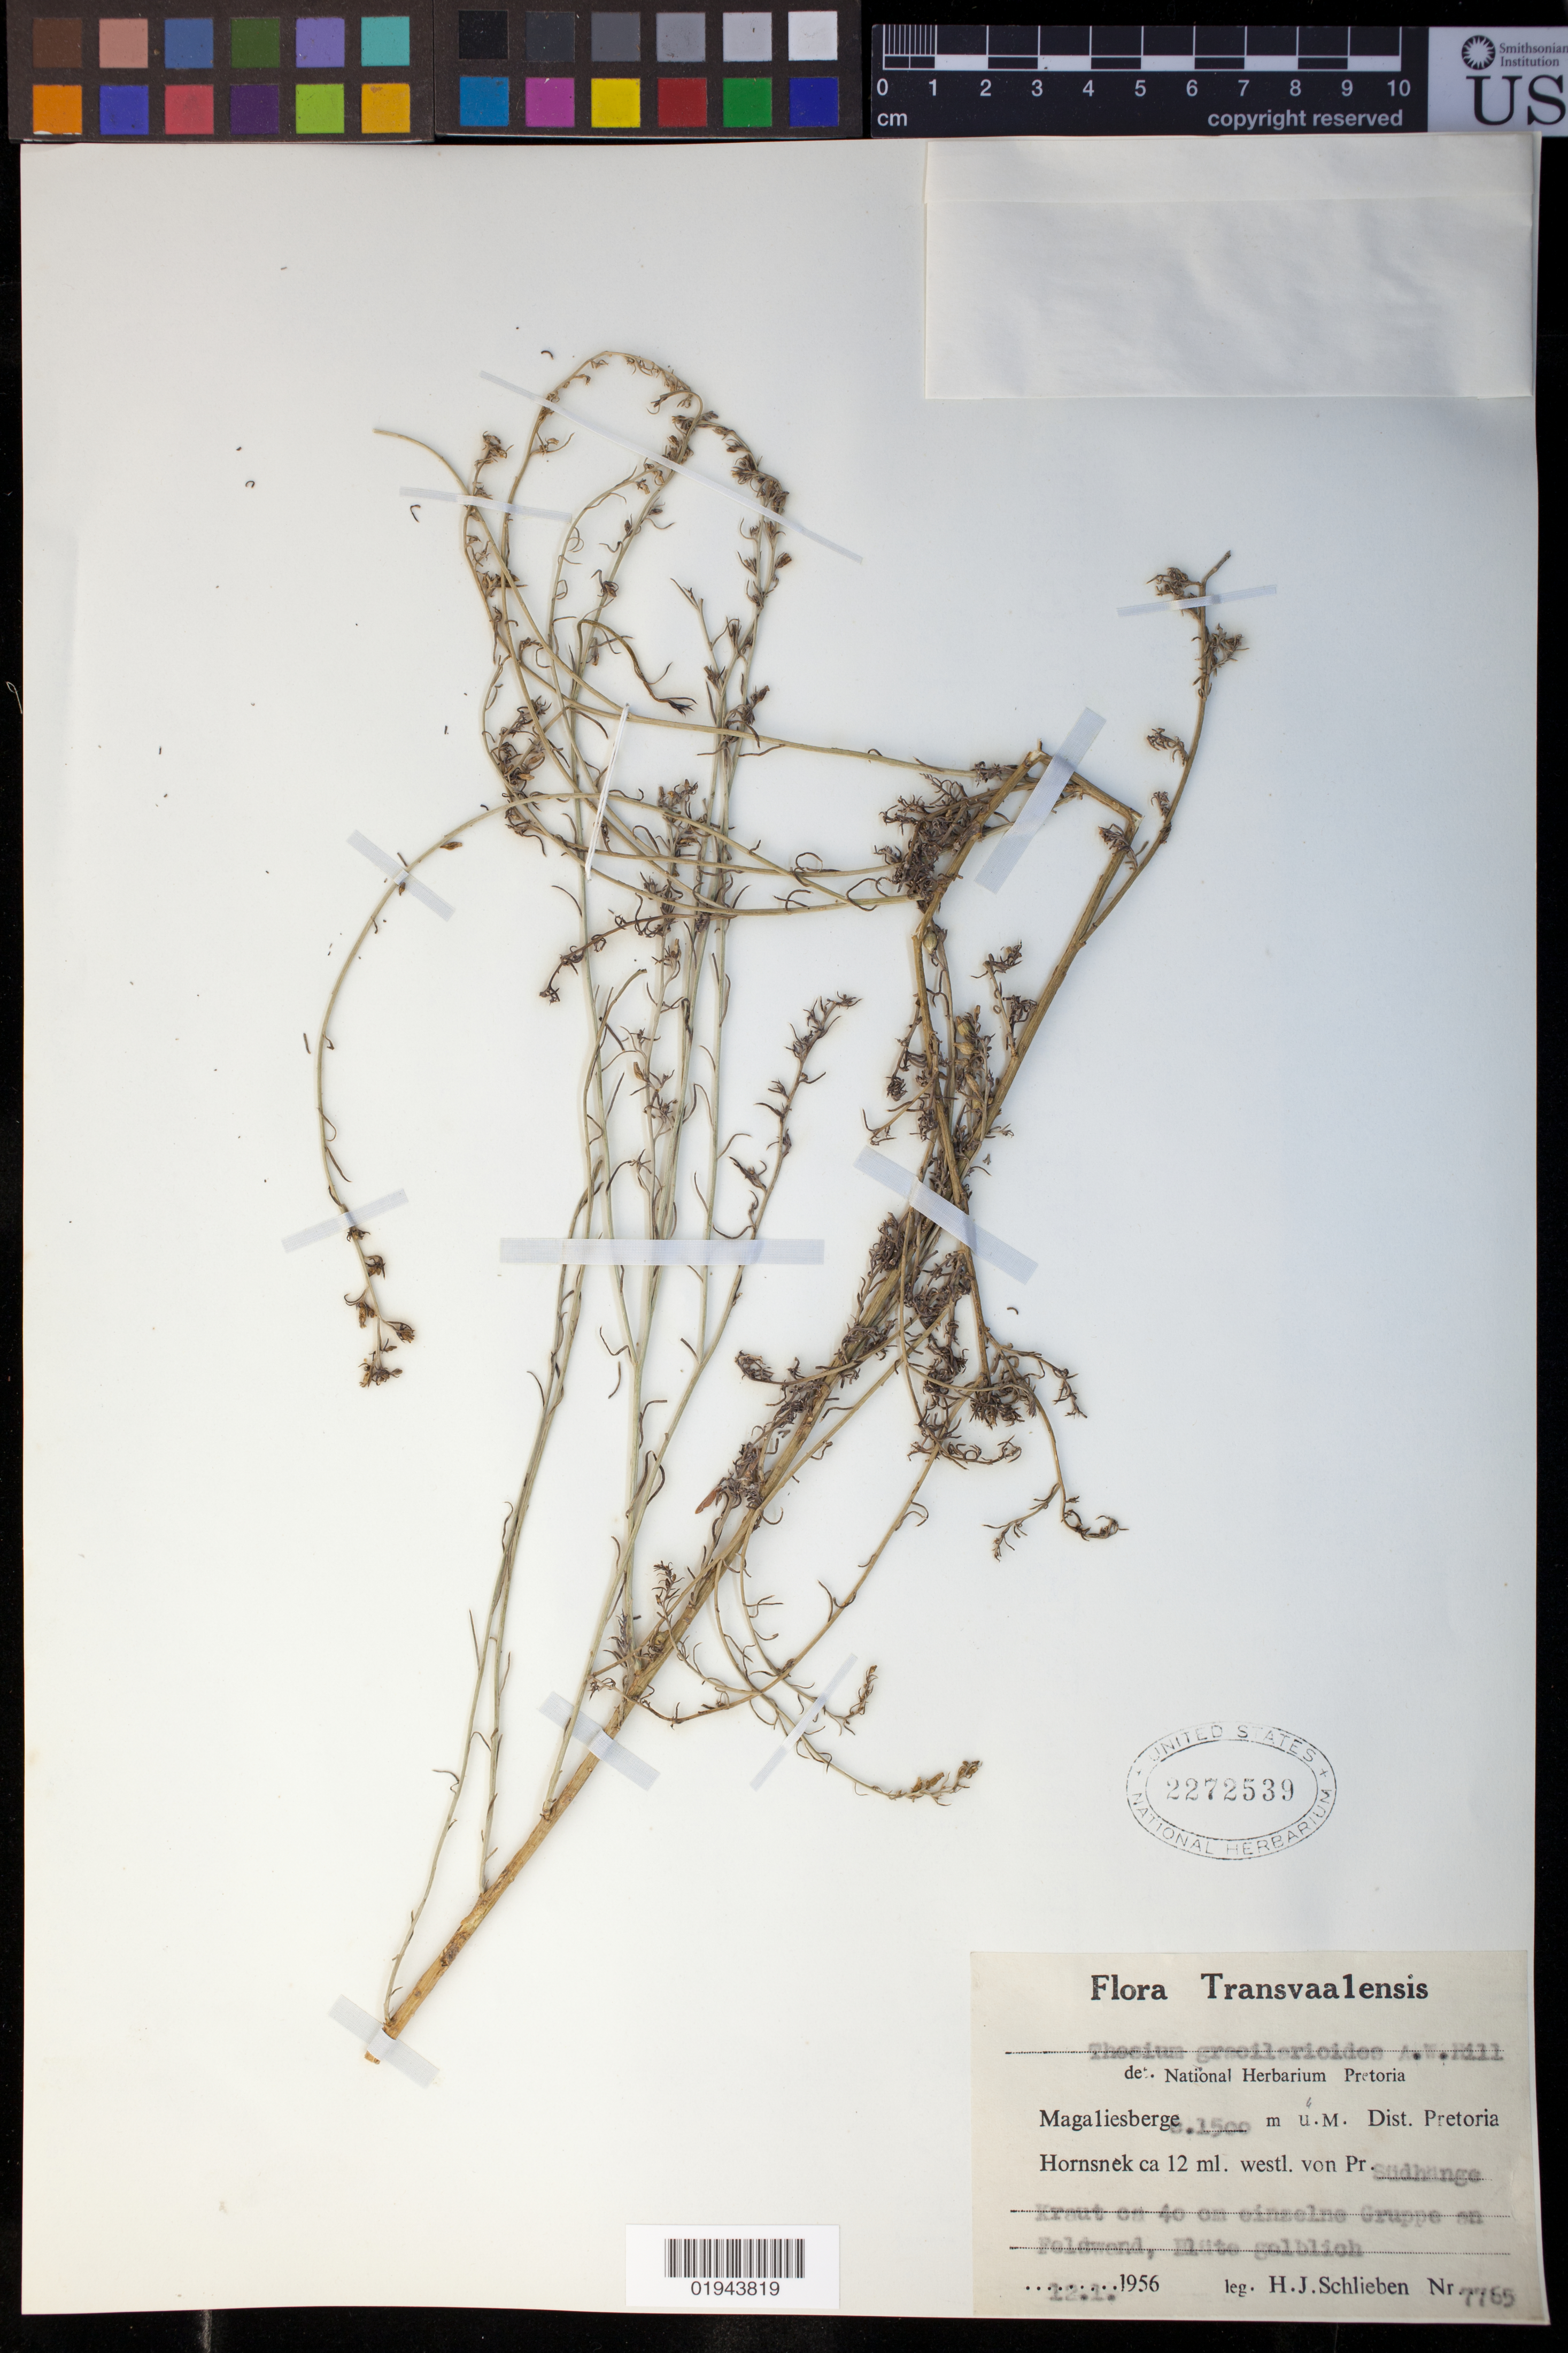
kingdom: Plantae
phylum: Tracheophyta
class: Magnoliopsida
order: Santalales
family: Thesiaceae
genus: Thesium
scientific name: Thesium gracilarioides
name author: A.W. Hill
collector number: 7765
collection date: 1956-01-12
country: South Africa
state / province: Gauteng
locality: Magaliesberge u.m. Dist. Pretoria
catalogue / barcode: US 2272539